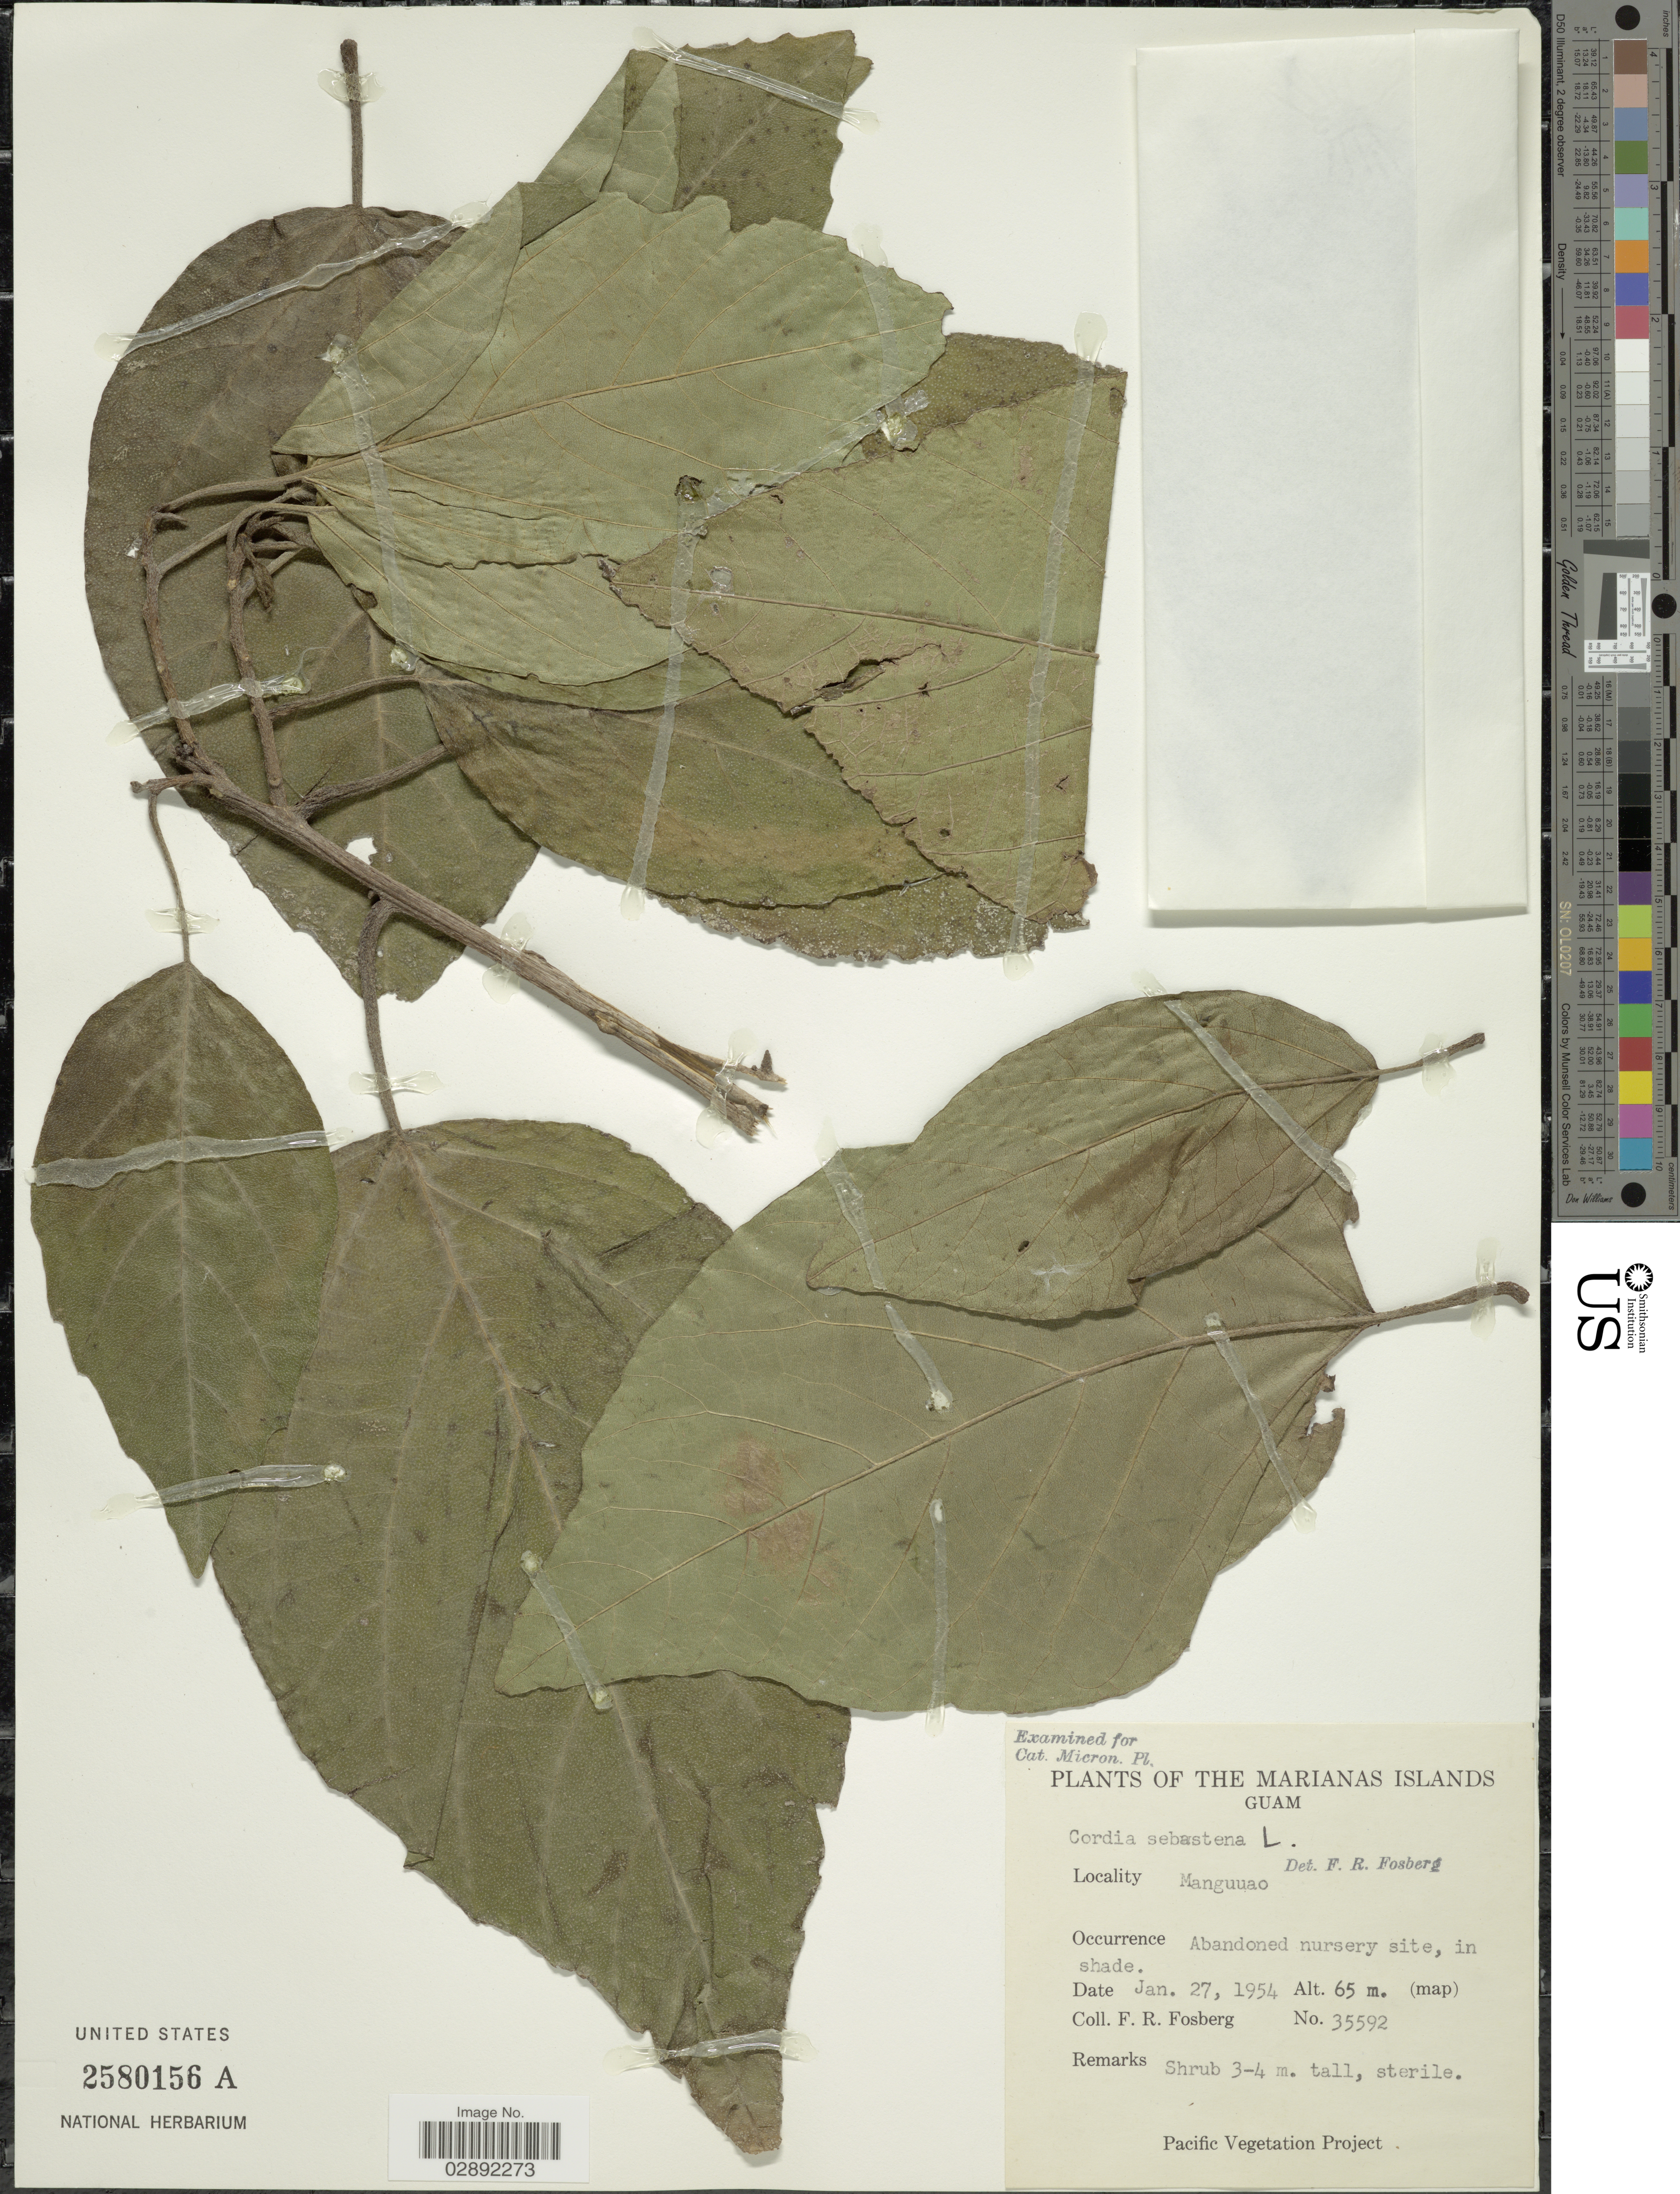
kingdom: Plantae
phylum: Tracheophyta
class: Magnoliopsida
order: Boraginales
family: Cordiaceae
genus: Cordia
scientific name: Cordia sebestena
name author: L.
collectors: F. R. Fosberg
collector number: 35592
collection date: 1954-01-27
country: Guam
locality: Marianas Islands. Manguuao.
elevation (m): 65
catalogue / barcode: US 2580156A